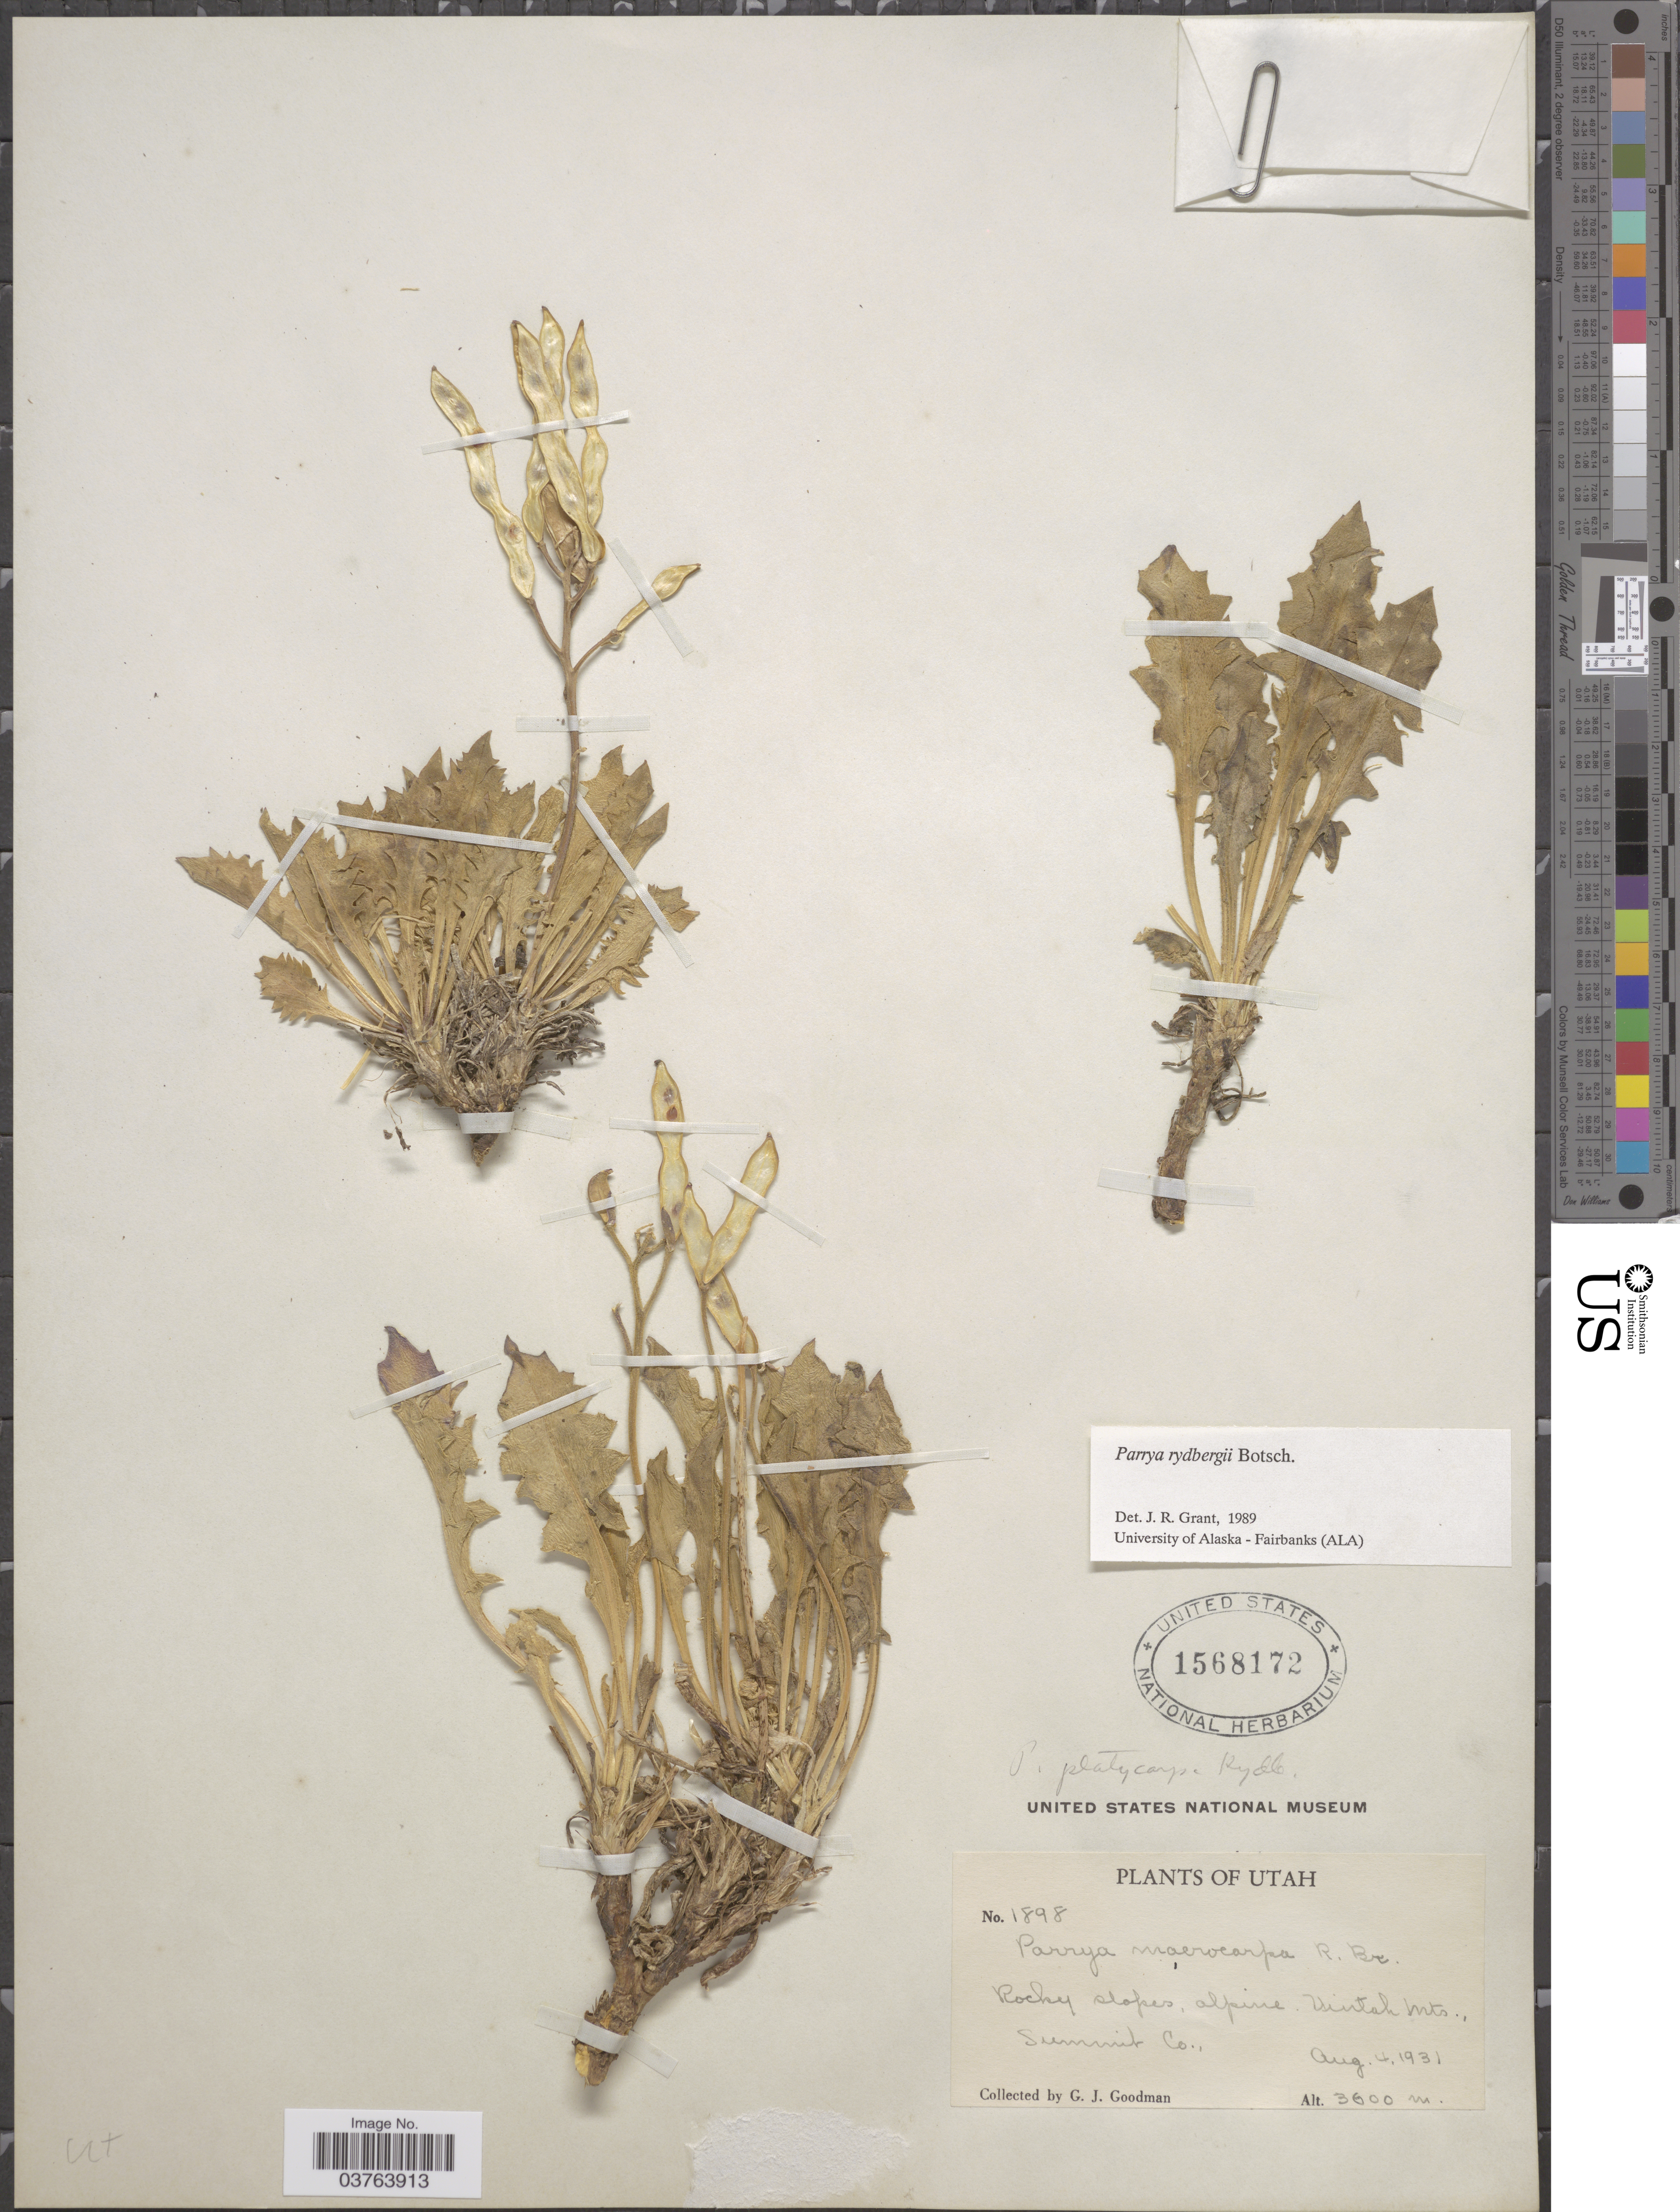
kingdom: Plantae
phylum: Tracheophyta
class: Magnoliopsida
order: Brassicales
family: Brassicaceae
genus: Parrya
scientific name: Parrya rydbergii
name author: Botsch.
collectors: G. J. Goodman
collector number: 1898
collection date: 1931-08-04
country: United States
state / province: Utah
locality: Rocky slope, alpine, Uintah Mts., Summit Co.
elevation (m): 3600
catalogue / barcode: US 1568172